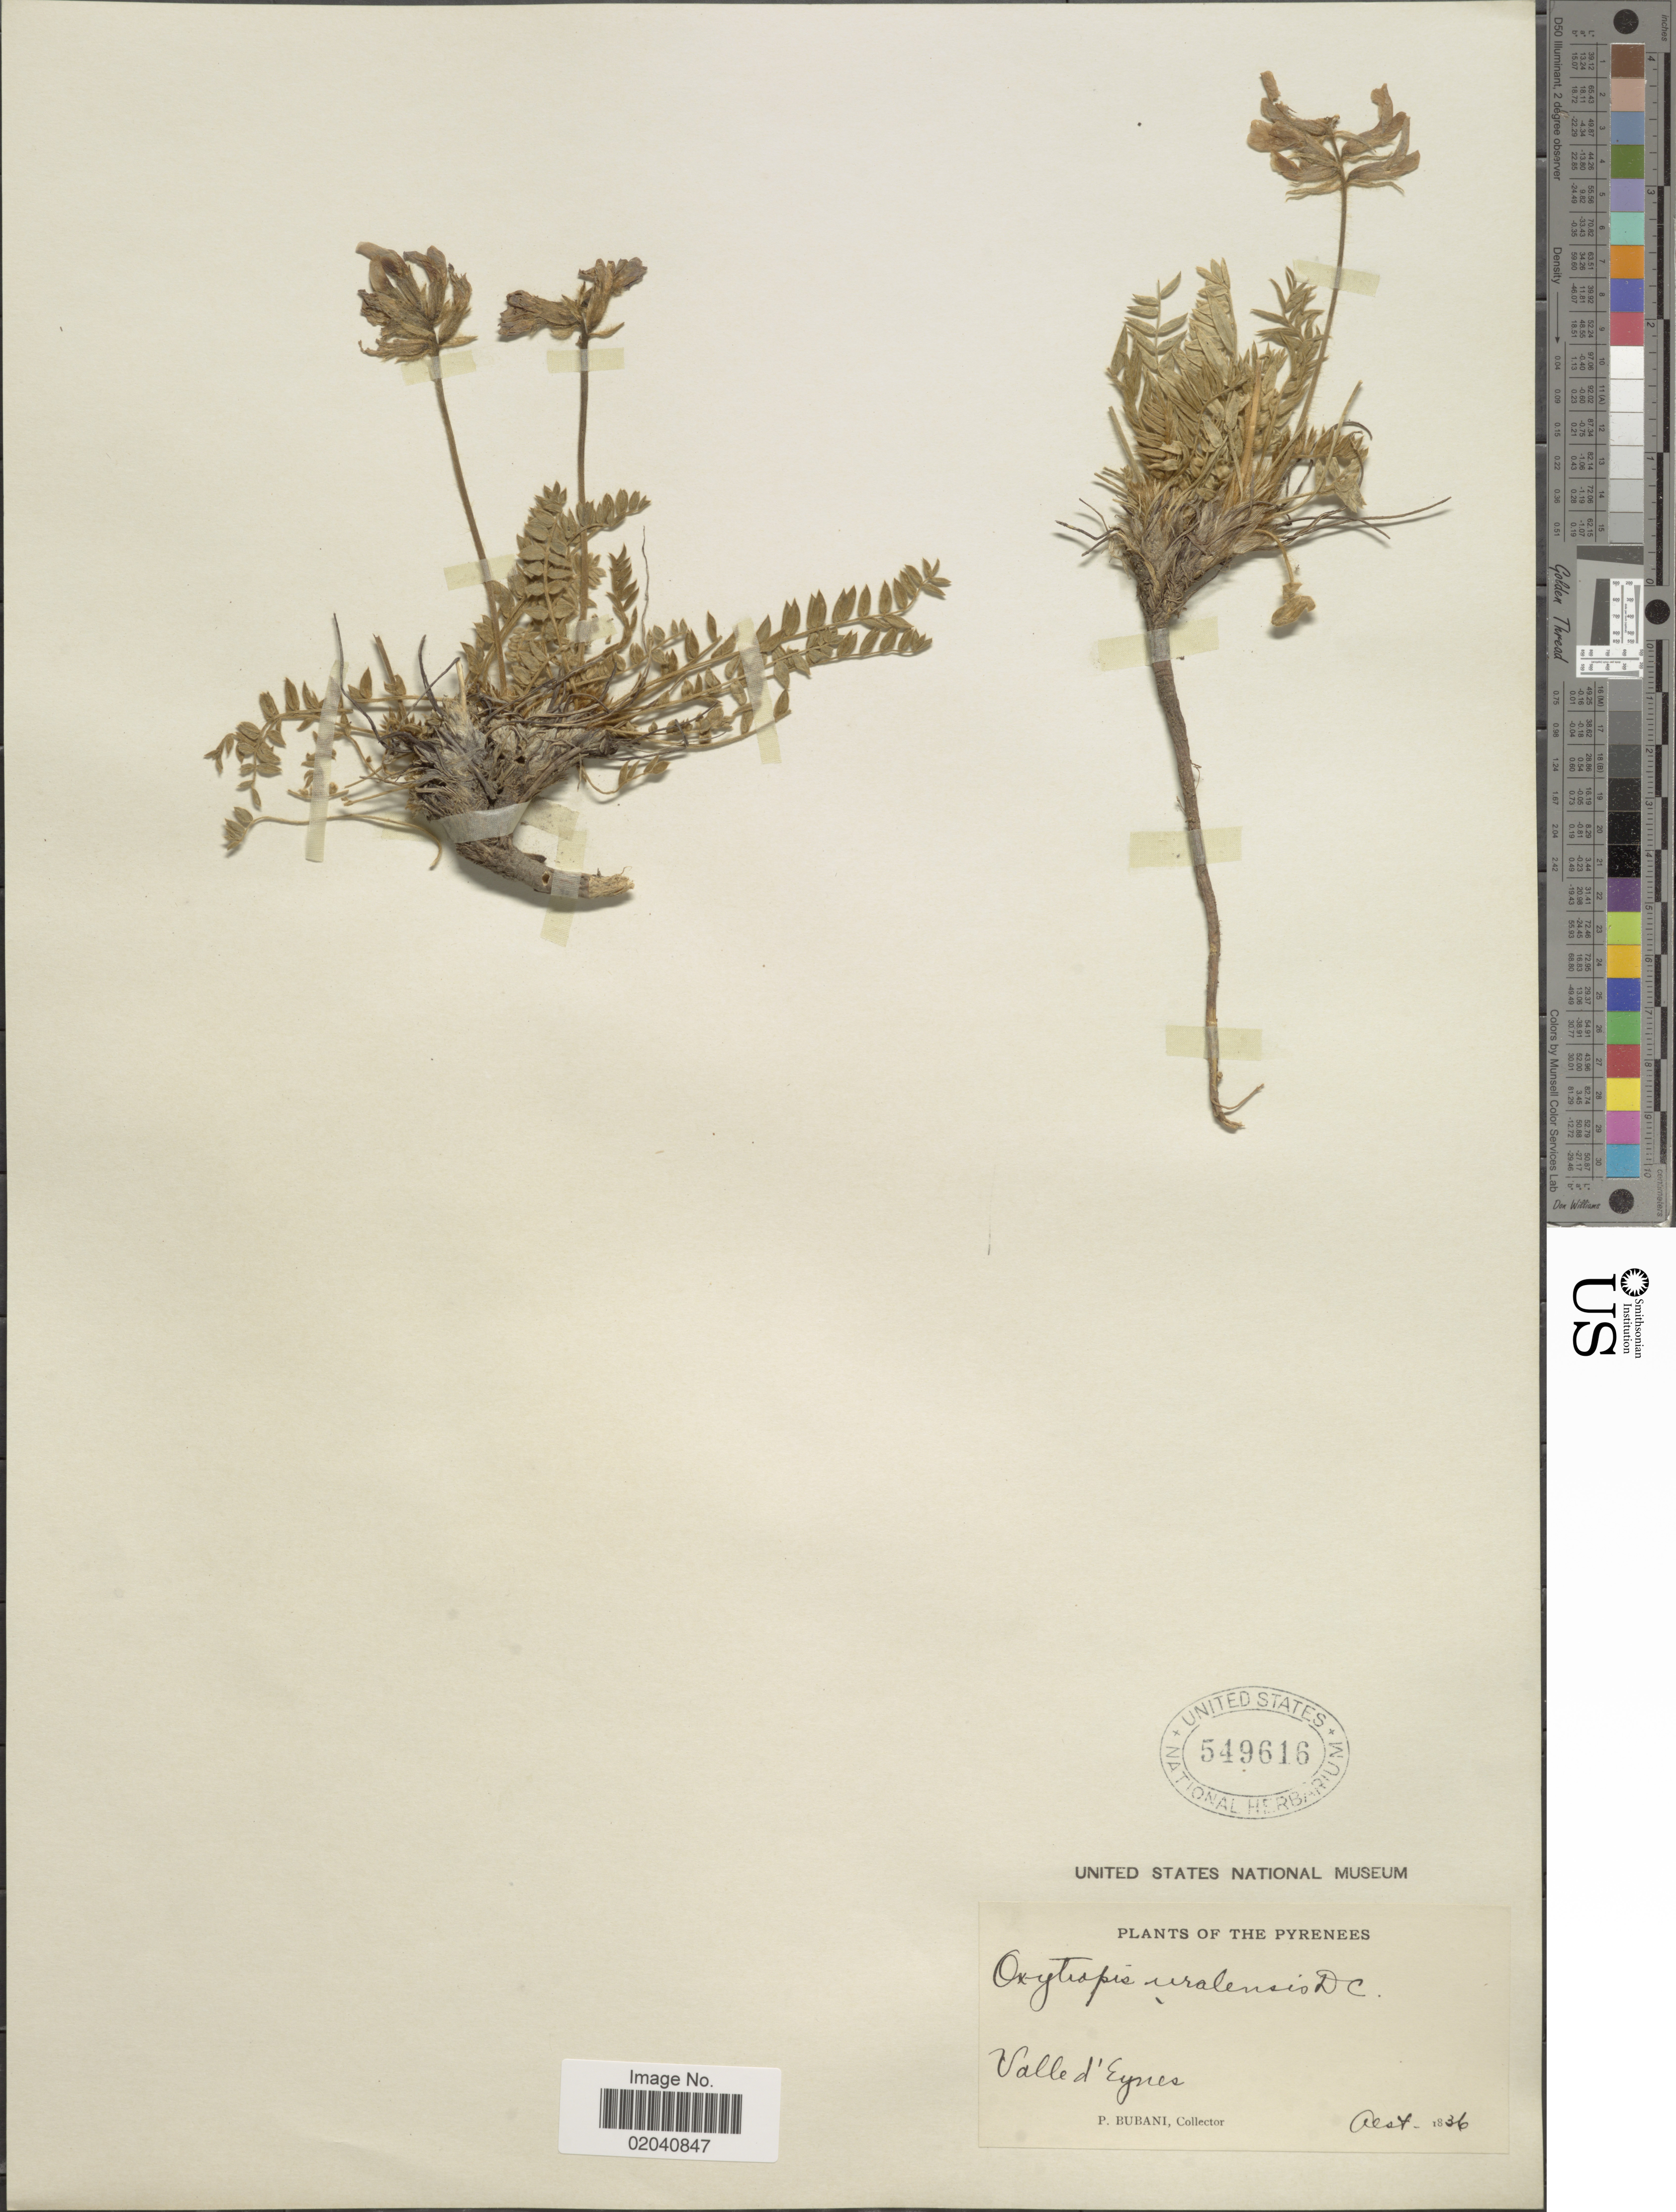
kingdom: Plantae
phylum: Tracheophyta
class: Magnoliopsida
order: Fabales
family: Fabaceae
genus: Oxytropis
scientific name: Oxytropis uralensis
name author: (L.) DC.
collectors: P. Bubani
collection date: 1836-10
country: France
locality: The Pyrenees, Valle d'Eynes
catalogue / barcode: US 549616